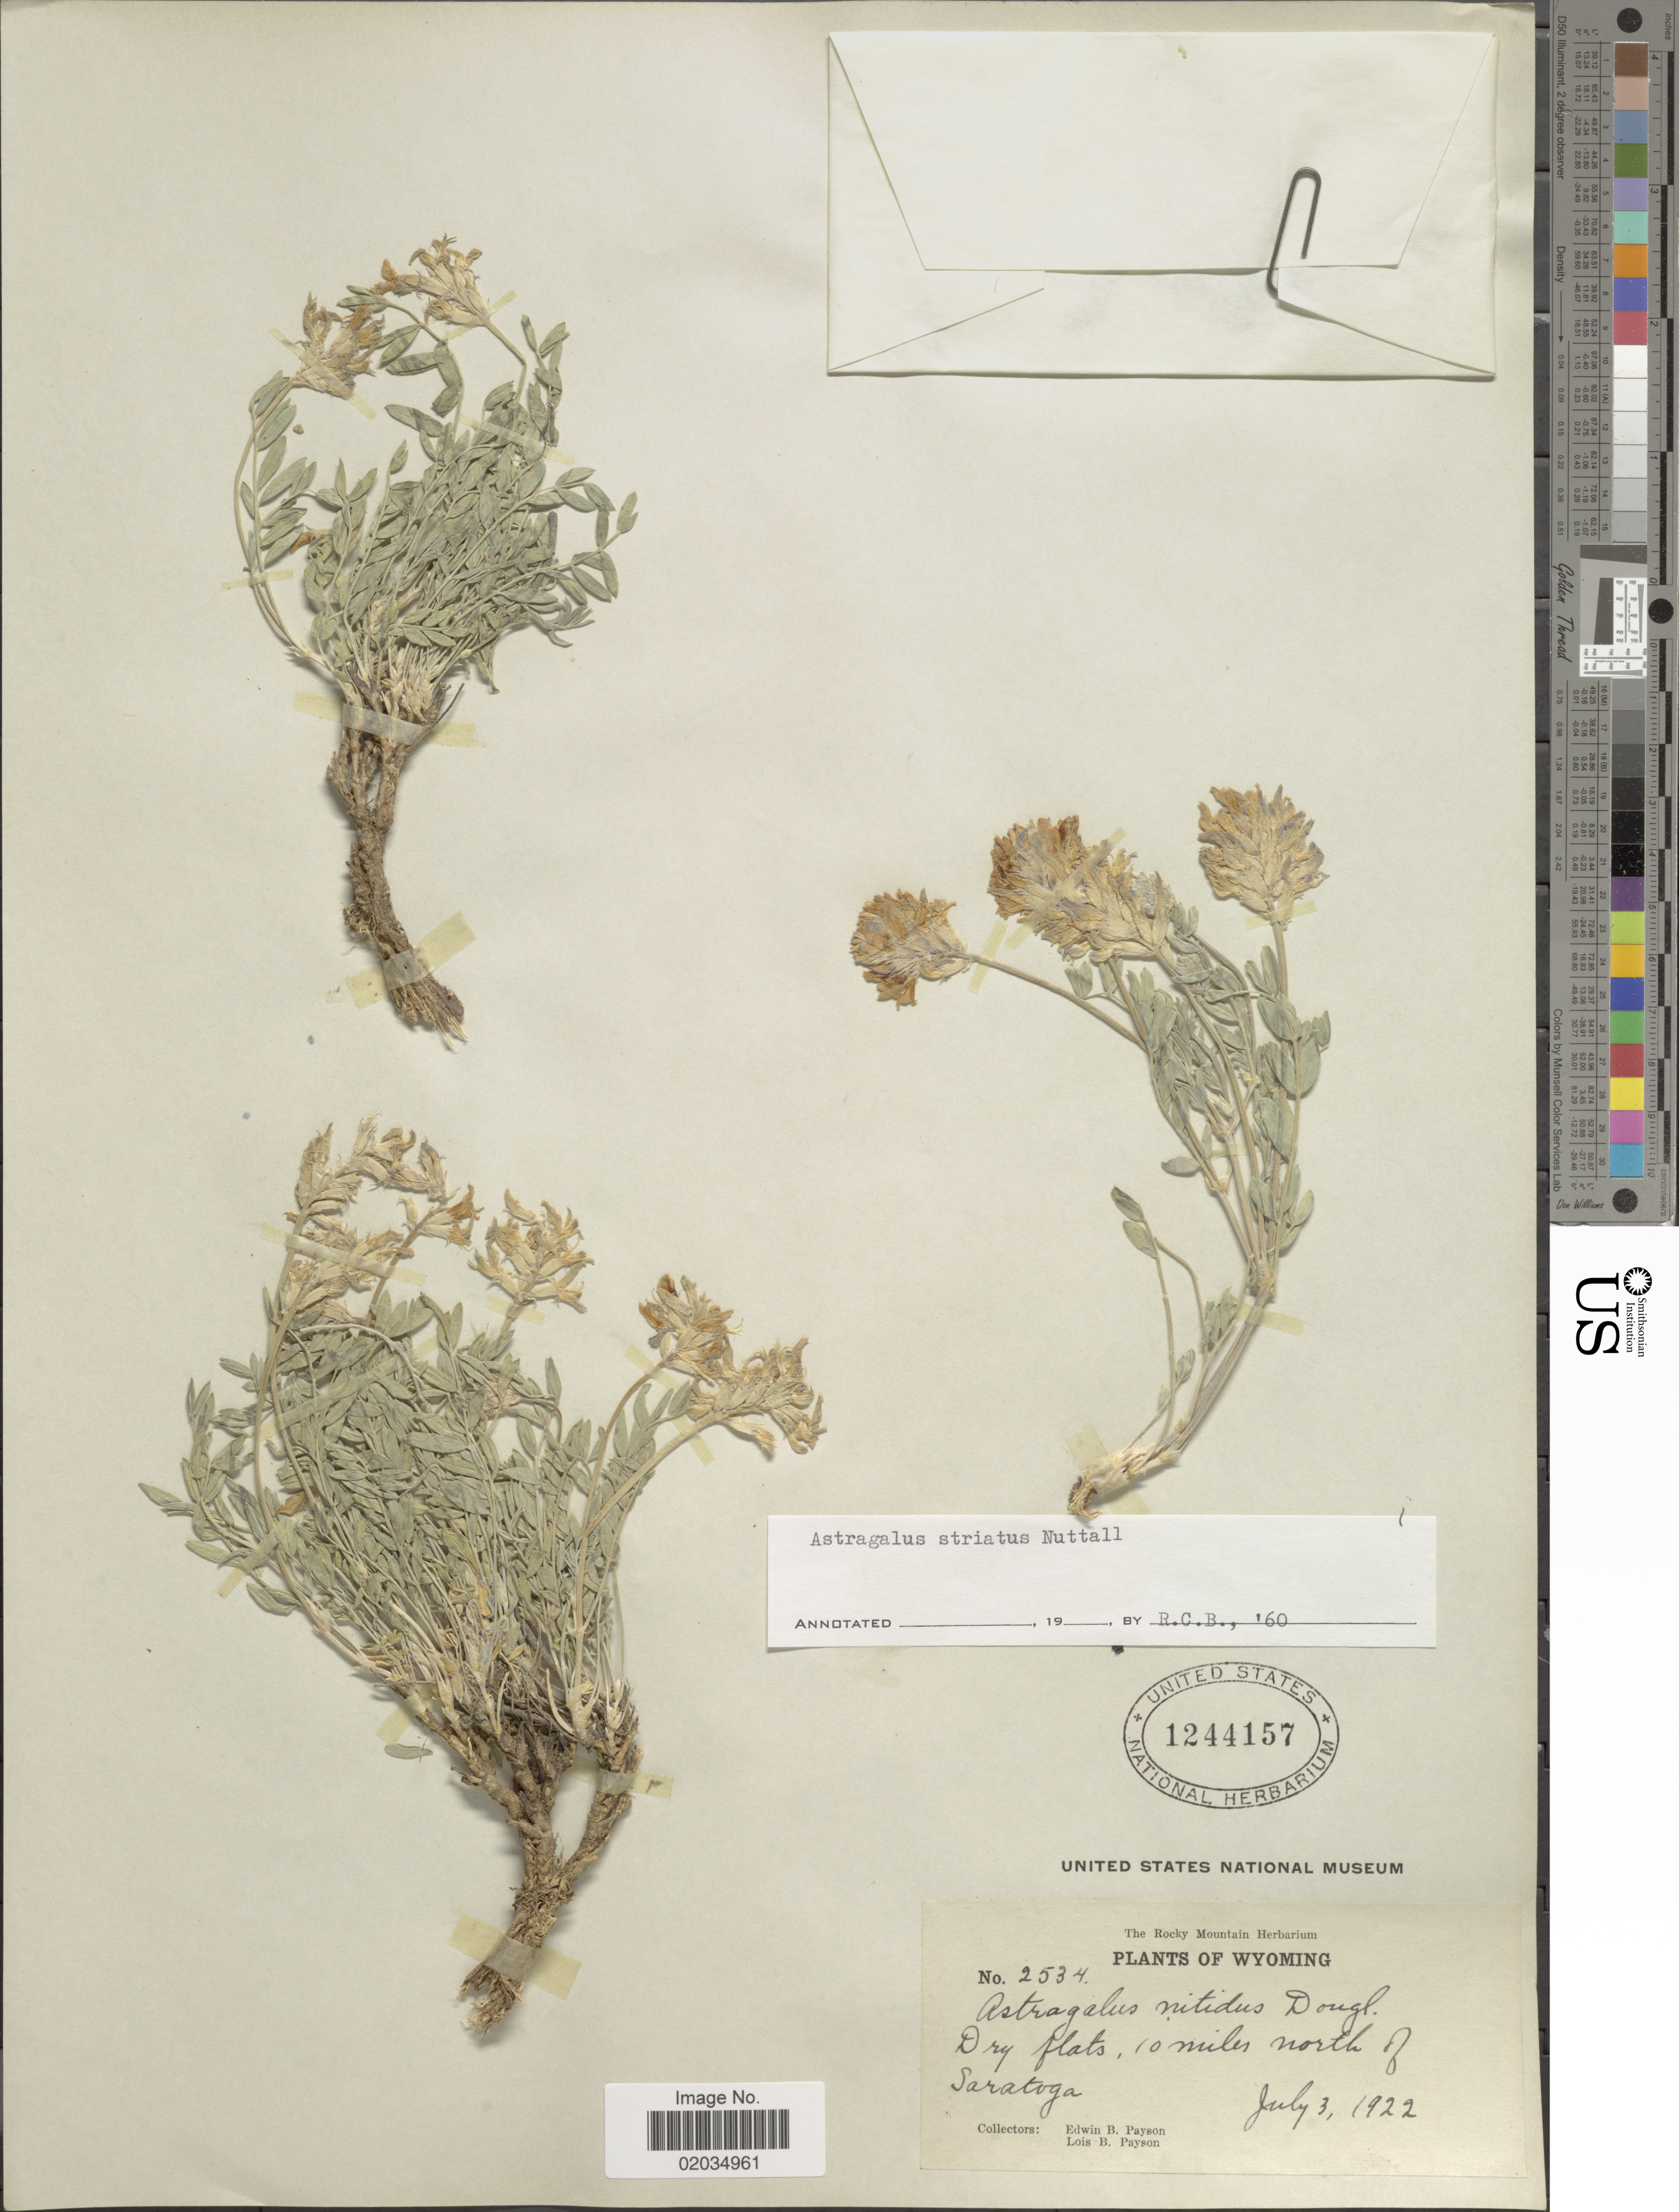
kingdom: Plantae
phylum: Tracheophyta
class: Magnoliopsida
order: Fabales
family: Fabaceae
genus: Astragalus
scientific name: Astragalus striatus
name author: Nutt.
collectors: E. B. Payson & L. Payson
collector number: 2534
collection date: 1922-07-03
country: United States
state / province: Wyoming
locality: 10 miles north of Saratoga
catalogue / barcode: US 1244157